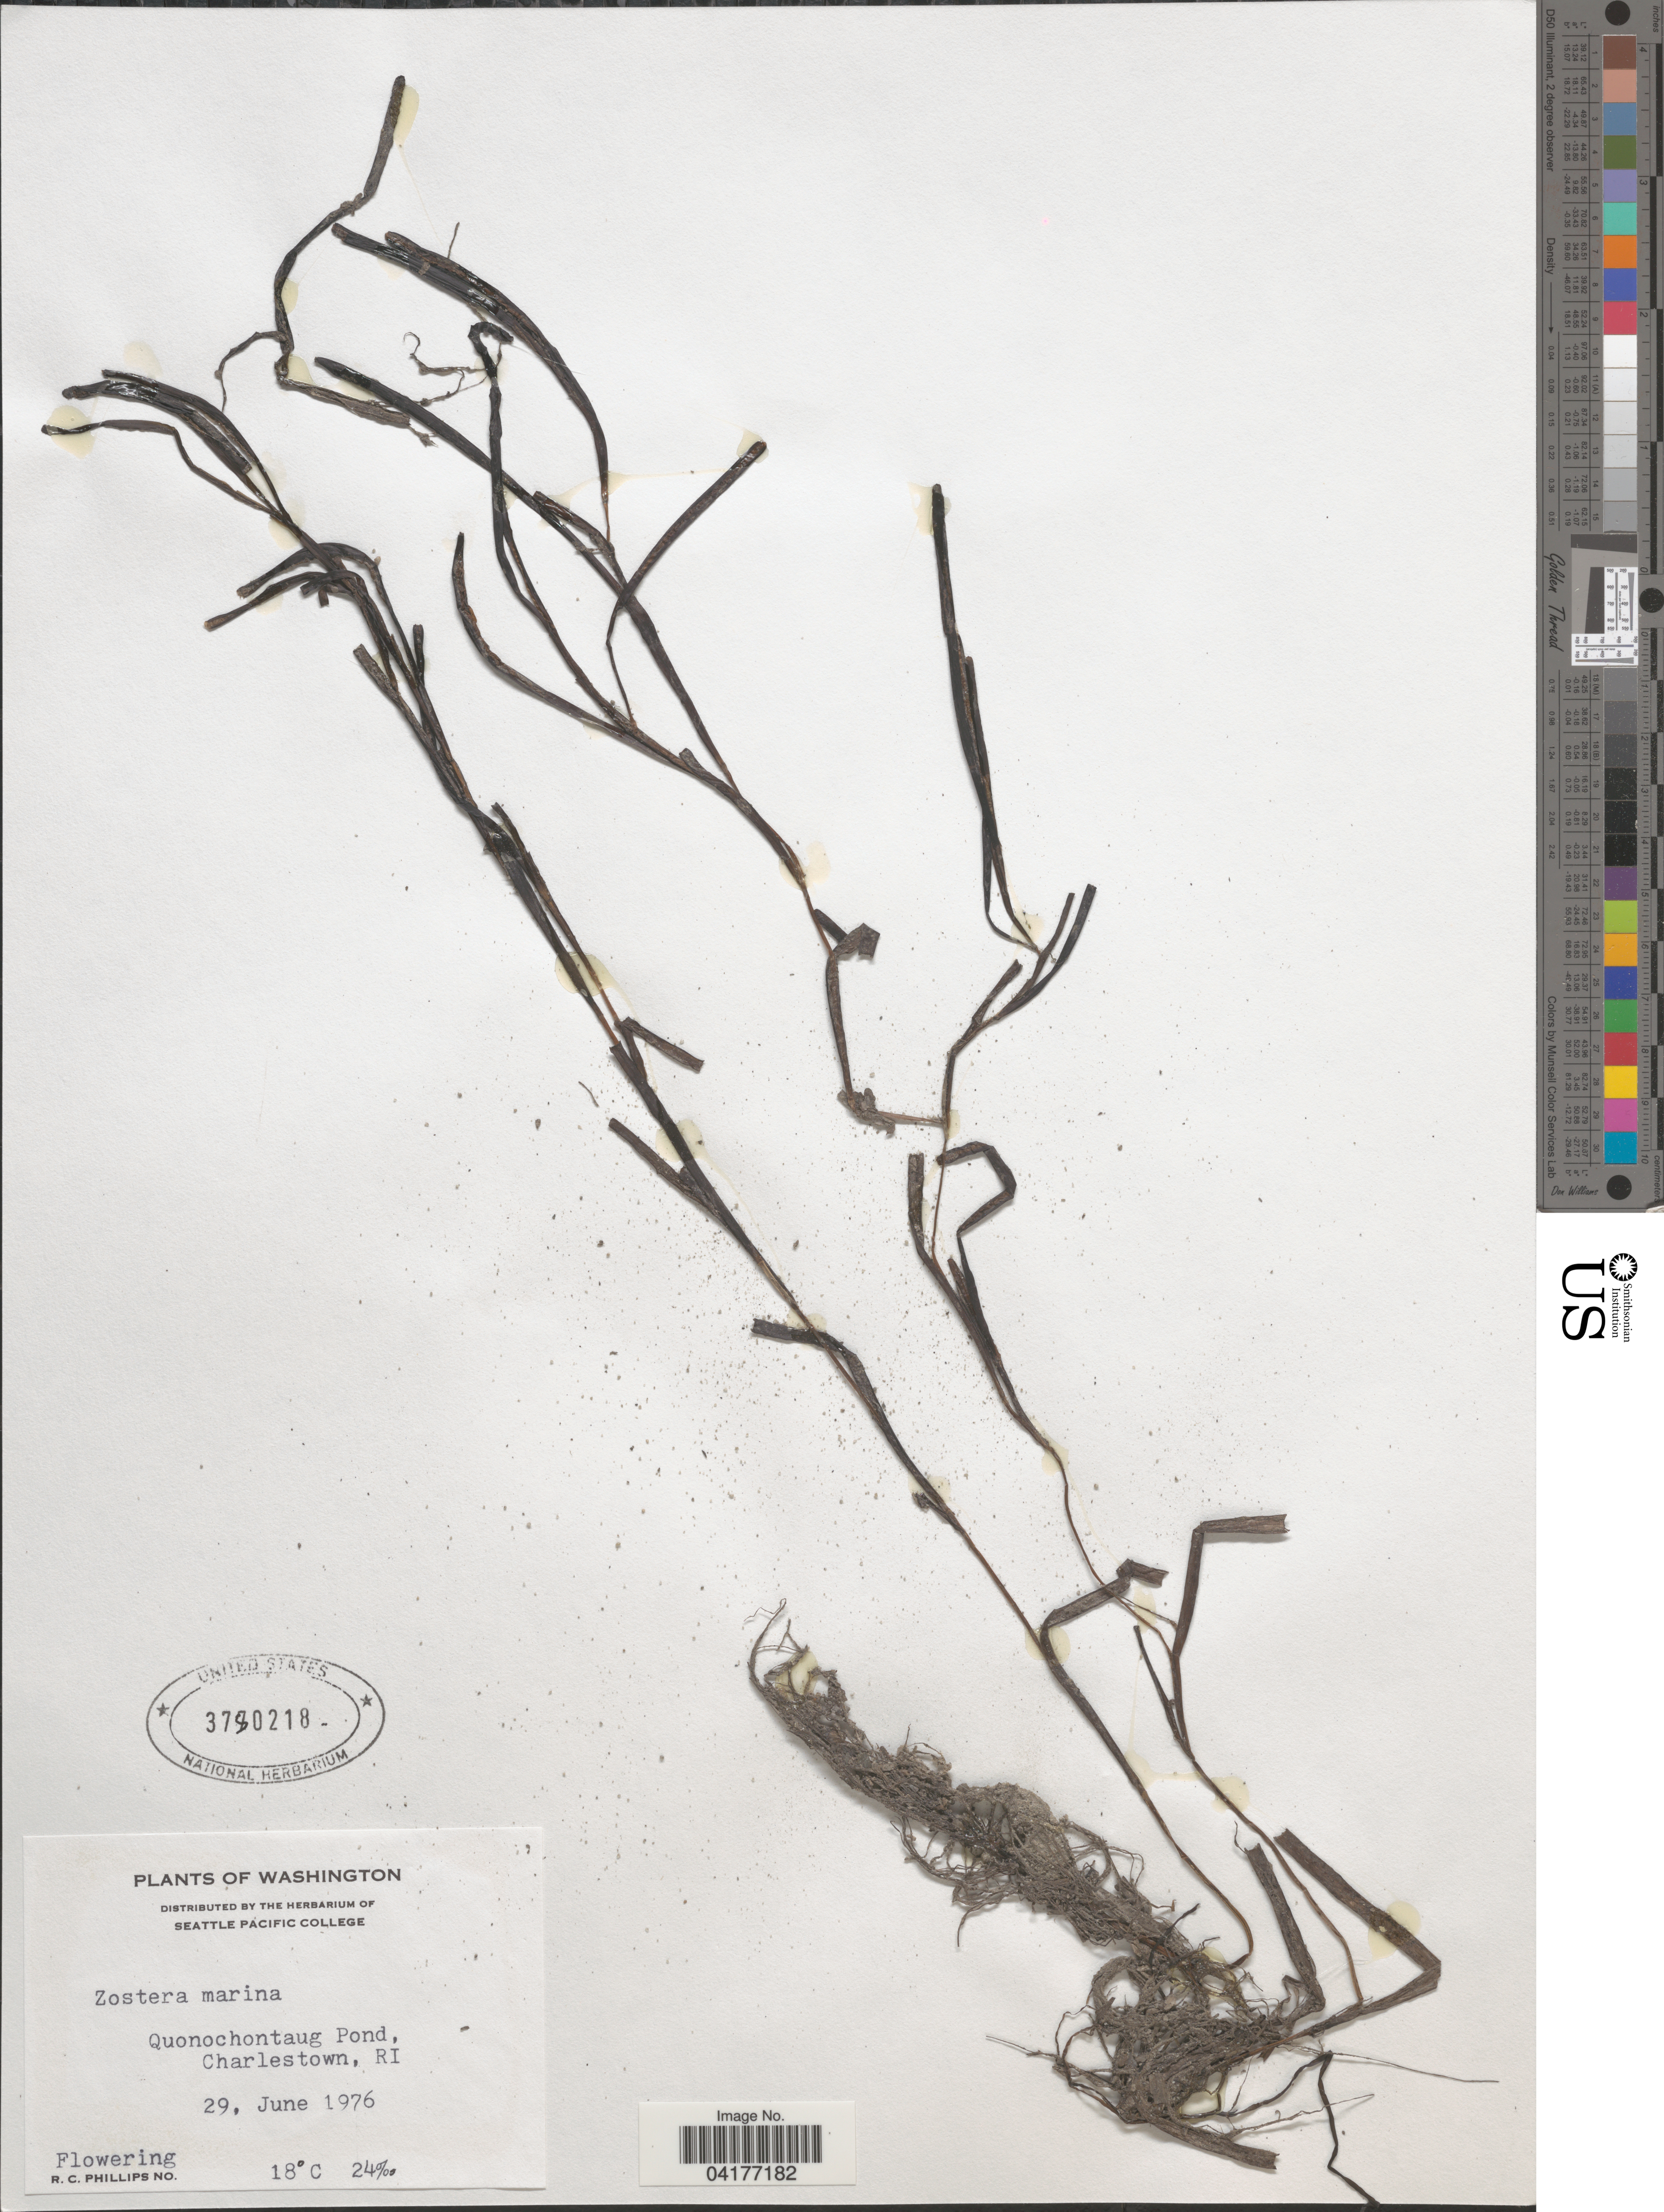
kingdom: Plantae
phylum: Tracheophyta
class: Liliopsida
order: Alismatales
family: Zosteraceae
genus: Zostera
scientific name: Zostera marina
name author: L.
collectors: R. C. Phillips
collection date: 1976-06-29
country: United States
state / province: Rhode Island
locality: Quonochontaug Pond, Charlestown.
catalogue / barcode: US 3780218